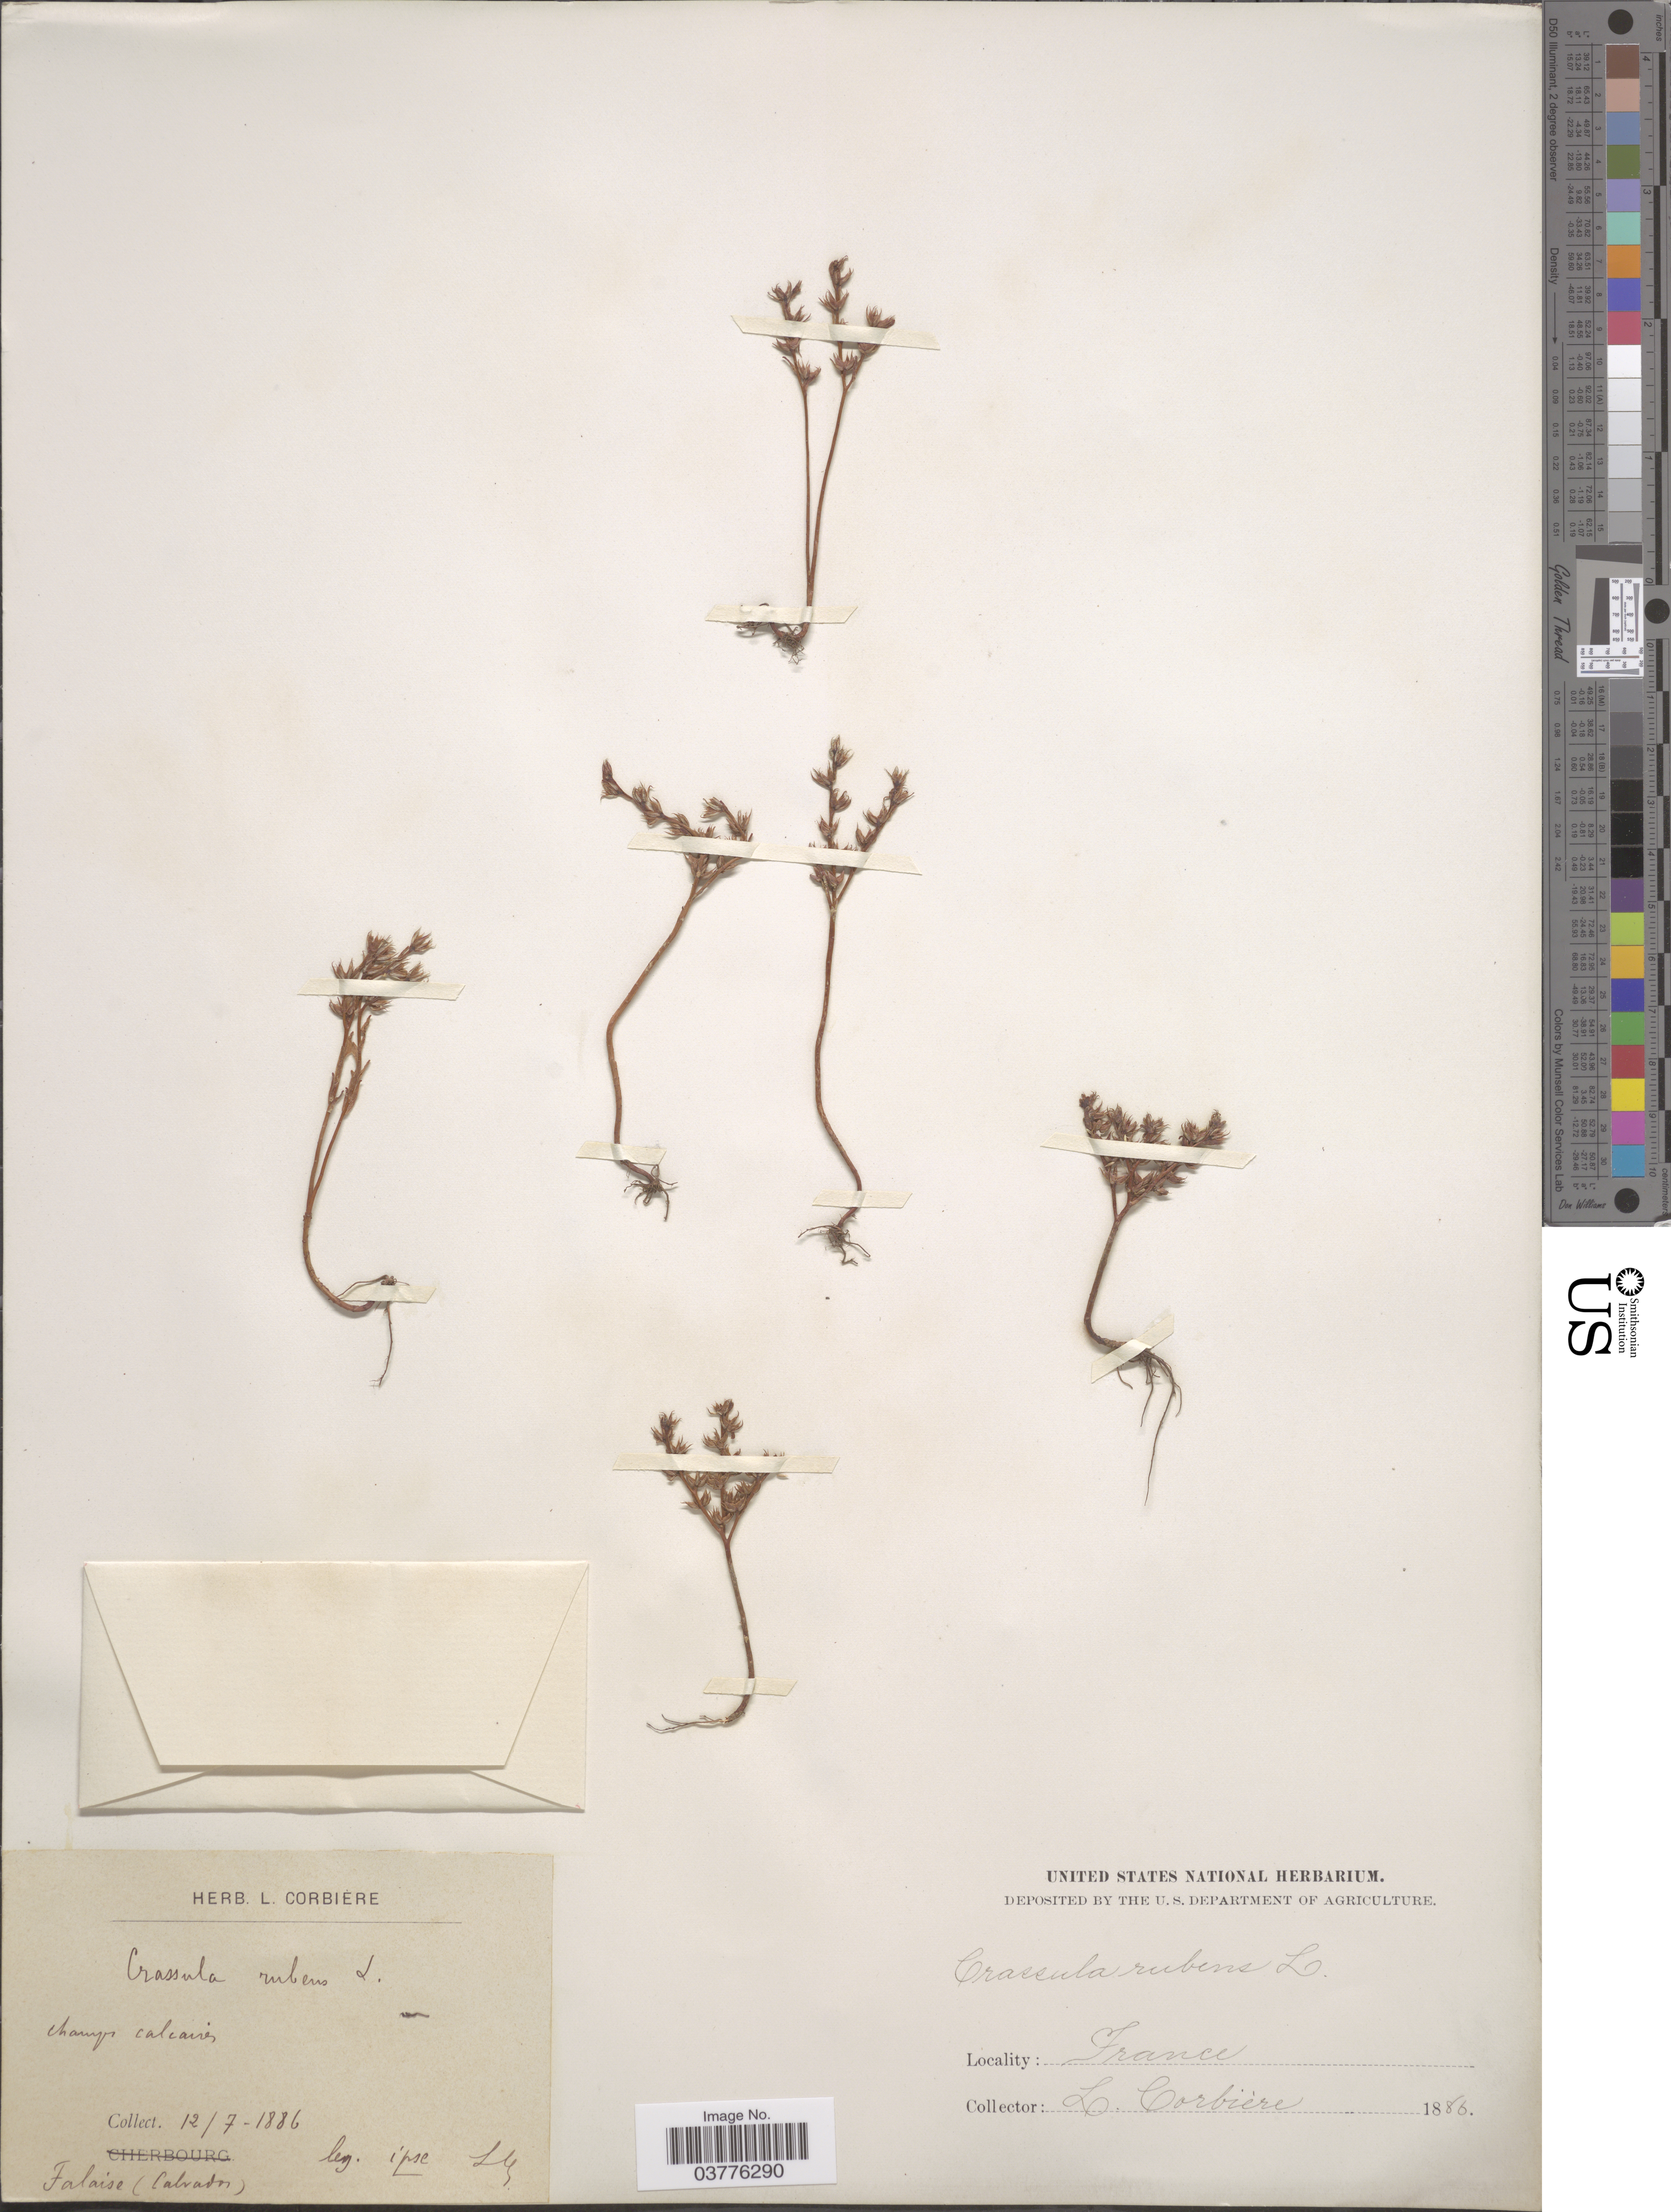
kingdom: Plantae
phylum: Tracheophyta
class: Magnoliopsida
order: Saxifragales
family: Crassulaceae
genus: Crassula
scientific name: Crassula rubens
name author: (L.) L.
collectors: L. Corbière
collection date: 1886-07-12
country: France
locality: Falaise (Calvados).